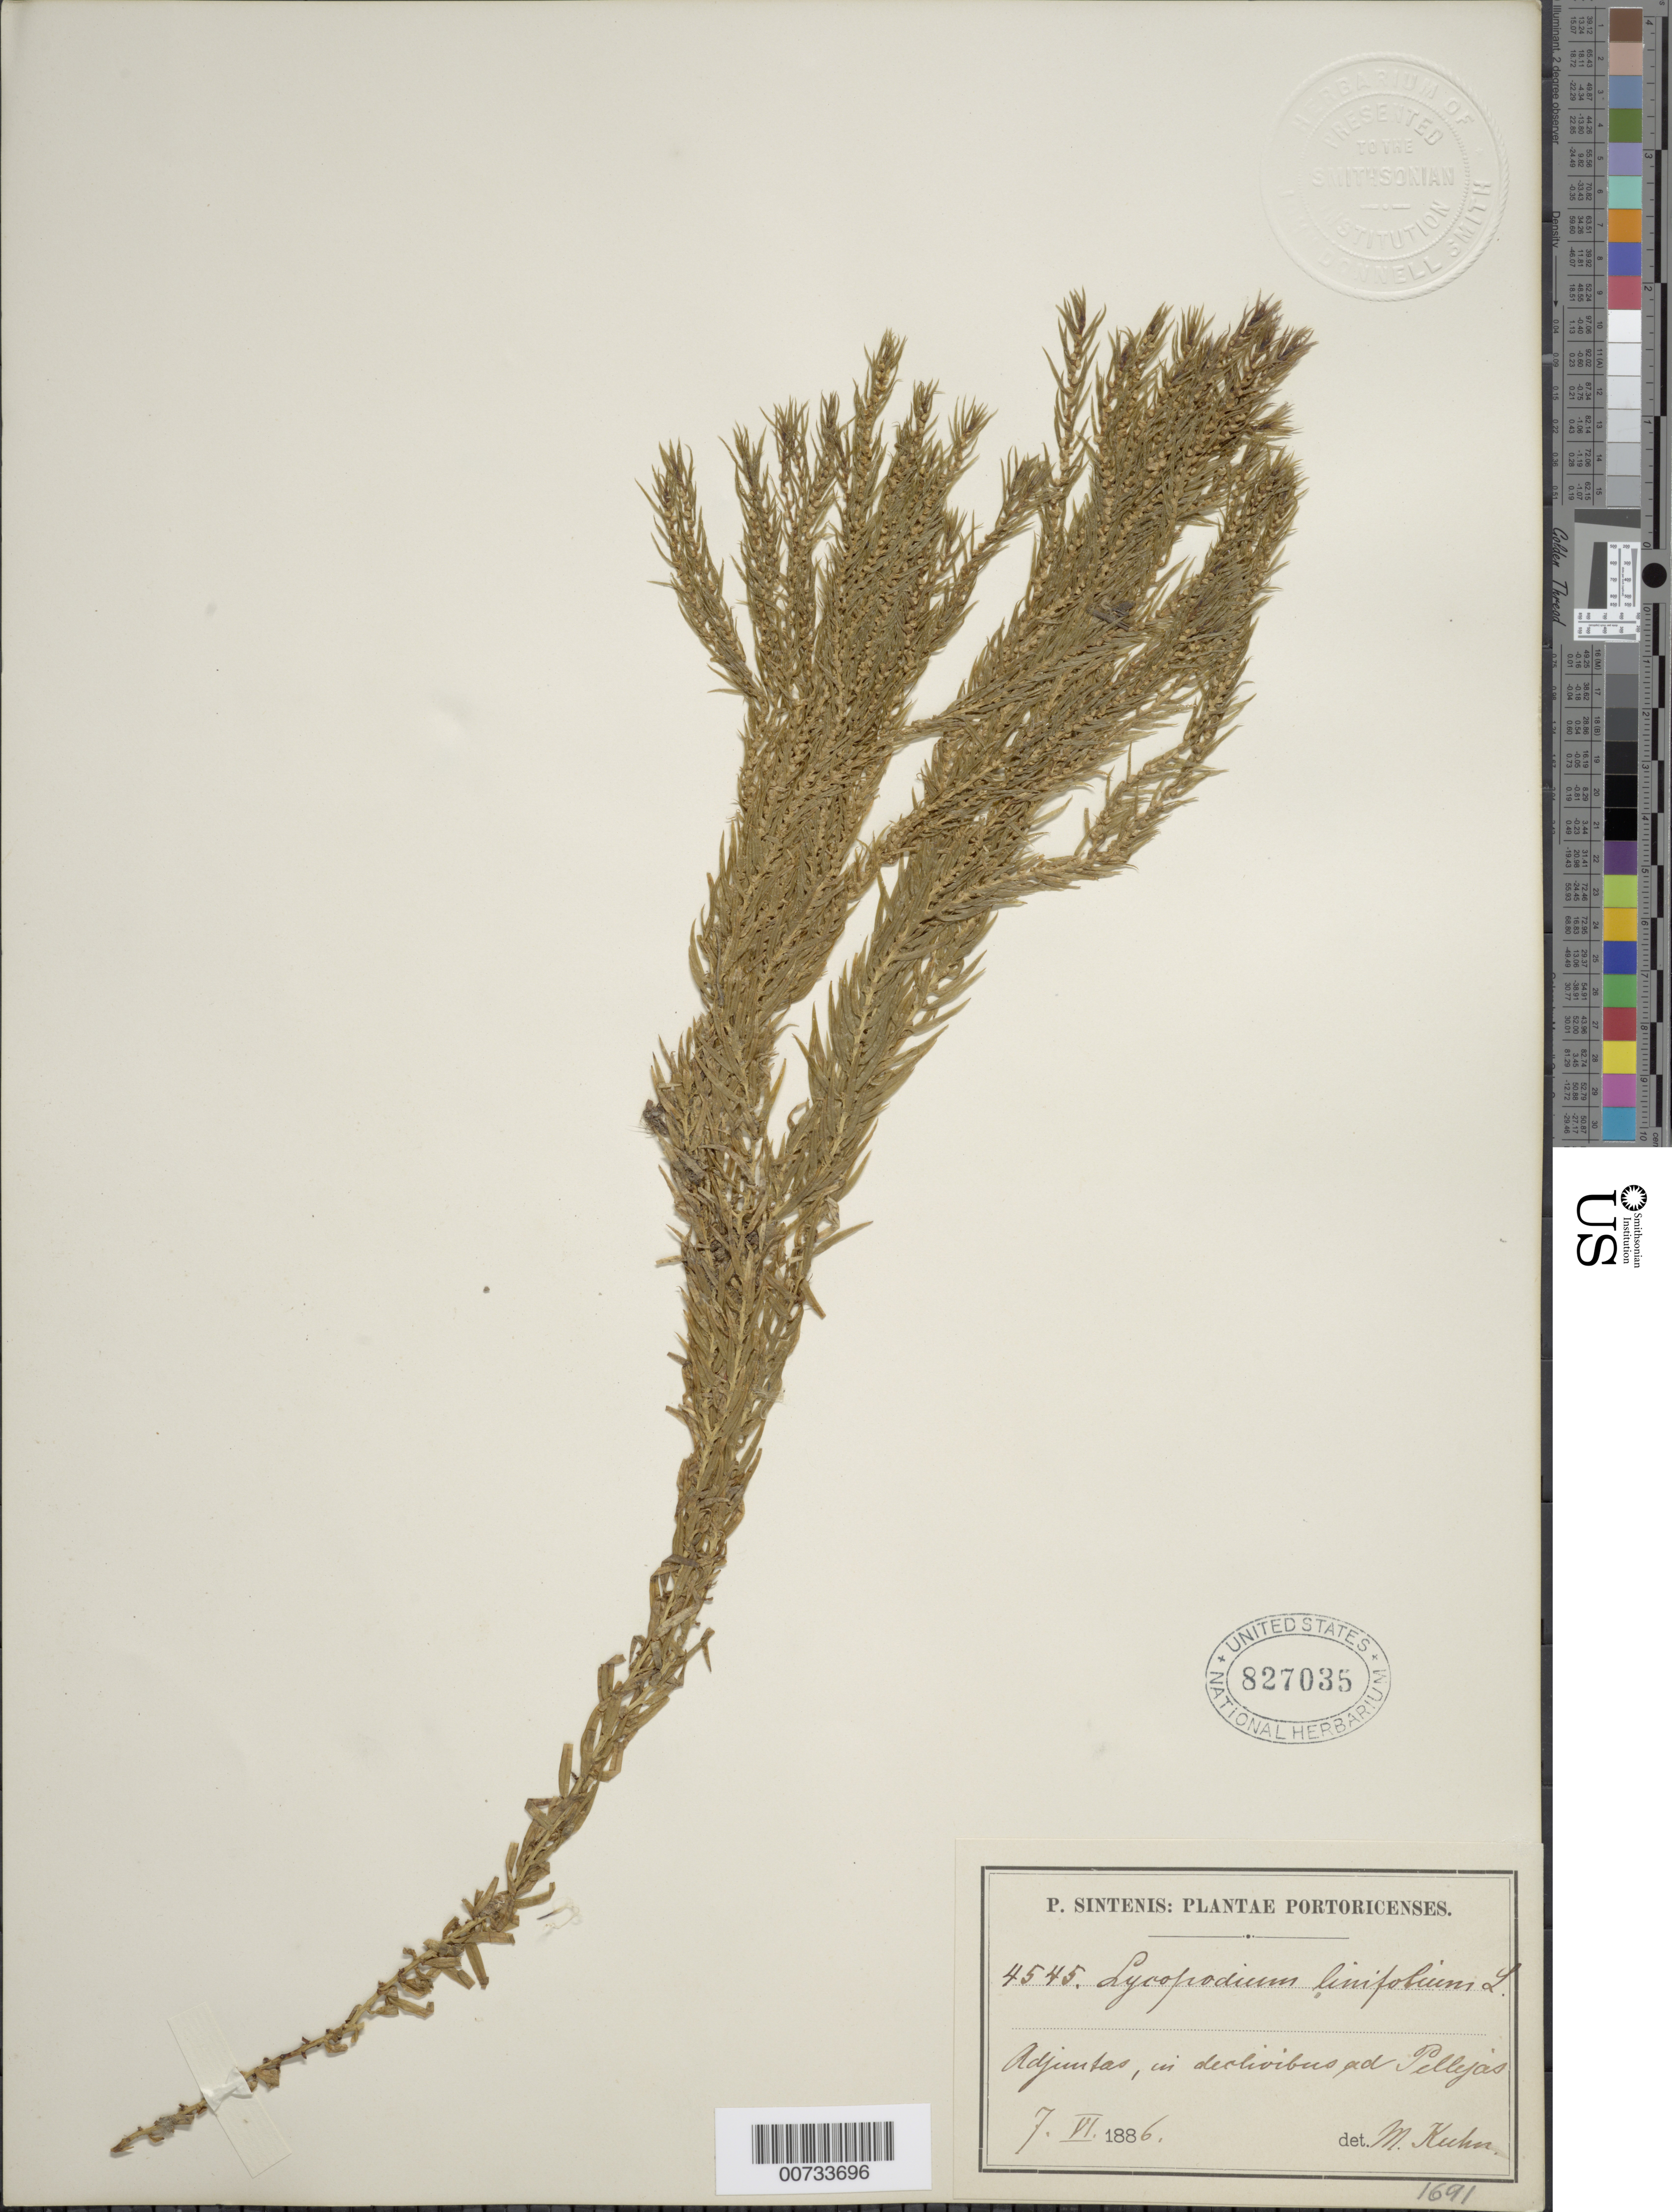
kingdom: Plantae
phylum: Tracheophyta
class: Lycopodiopsida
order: Lycopodiales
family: Lycopodiaceae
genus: Phlegmariurus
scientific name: Phlegmariurus linifolius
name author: (L.) B. Øllg.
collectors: P. Sintenis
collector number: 4545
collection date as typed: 07 Jun 1886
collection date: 1886-06-07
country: Puerto Rico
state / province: Adjuntas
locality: Adjuntas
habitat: In declivibus ad Pellejas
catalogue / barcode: US 827035